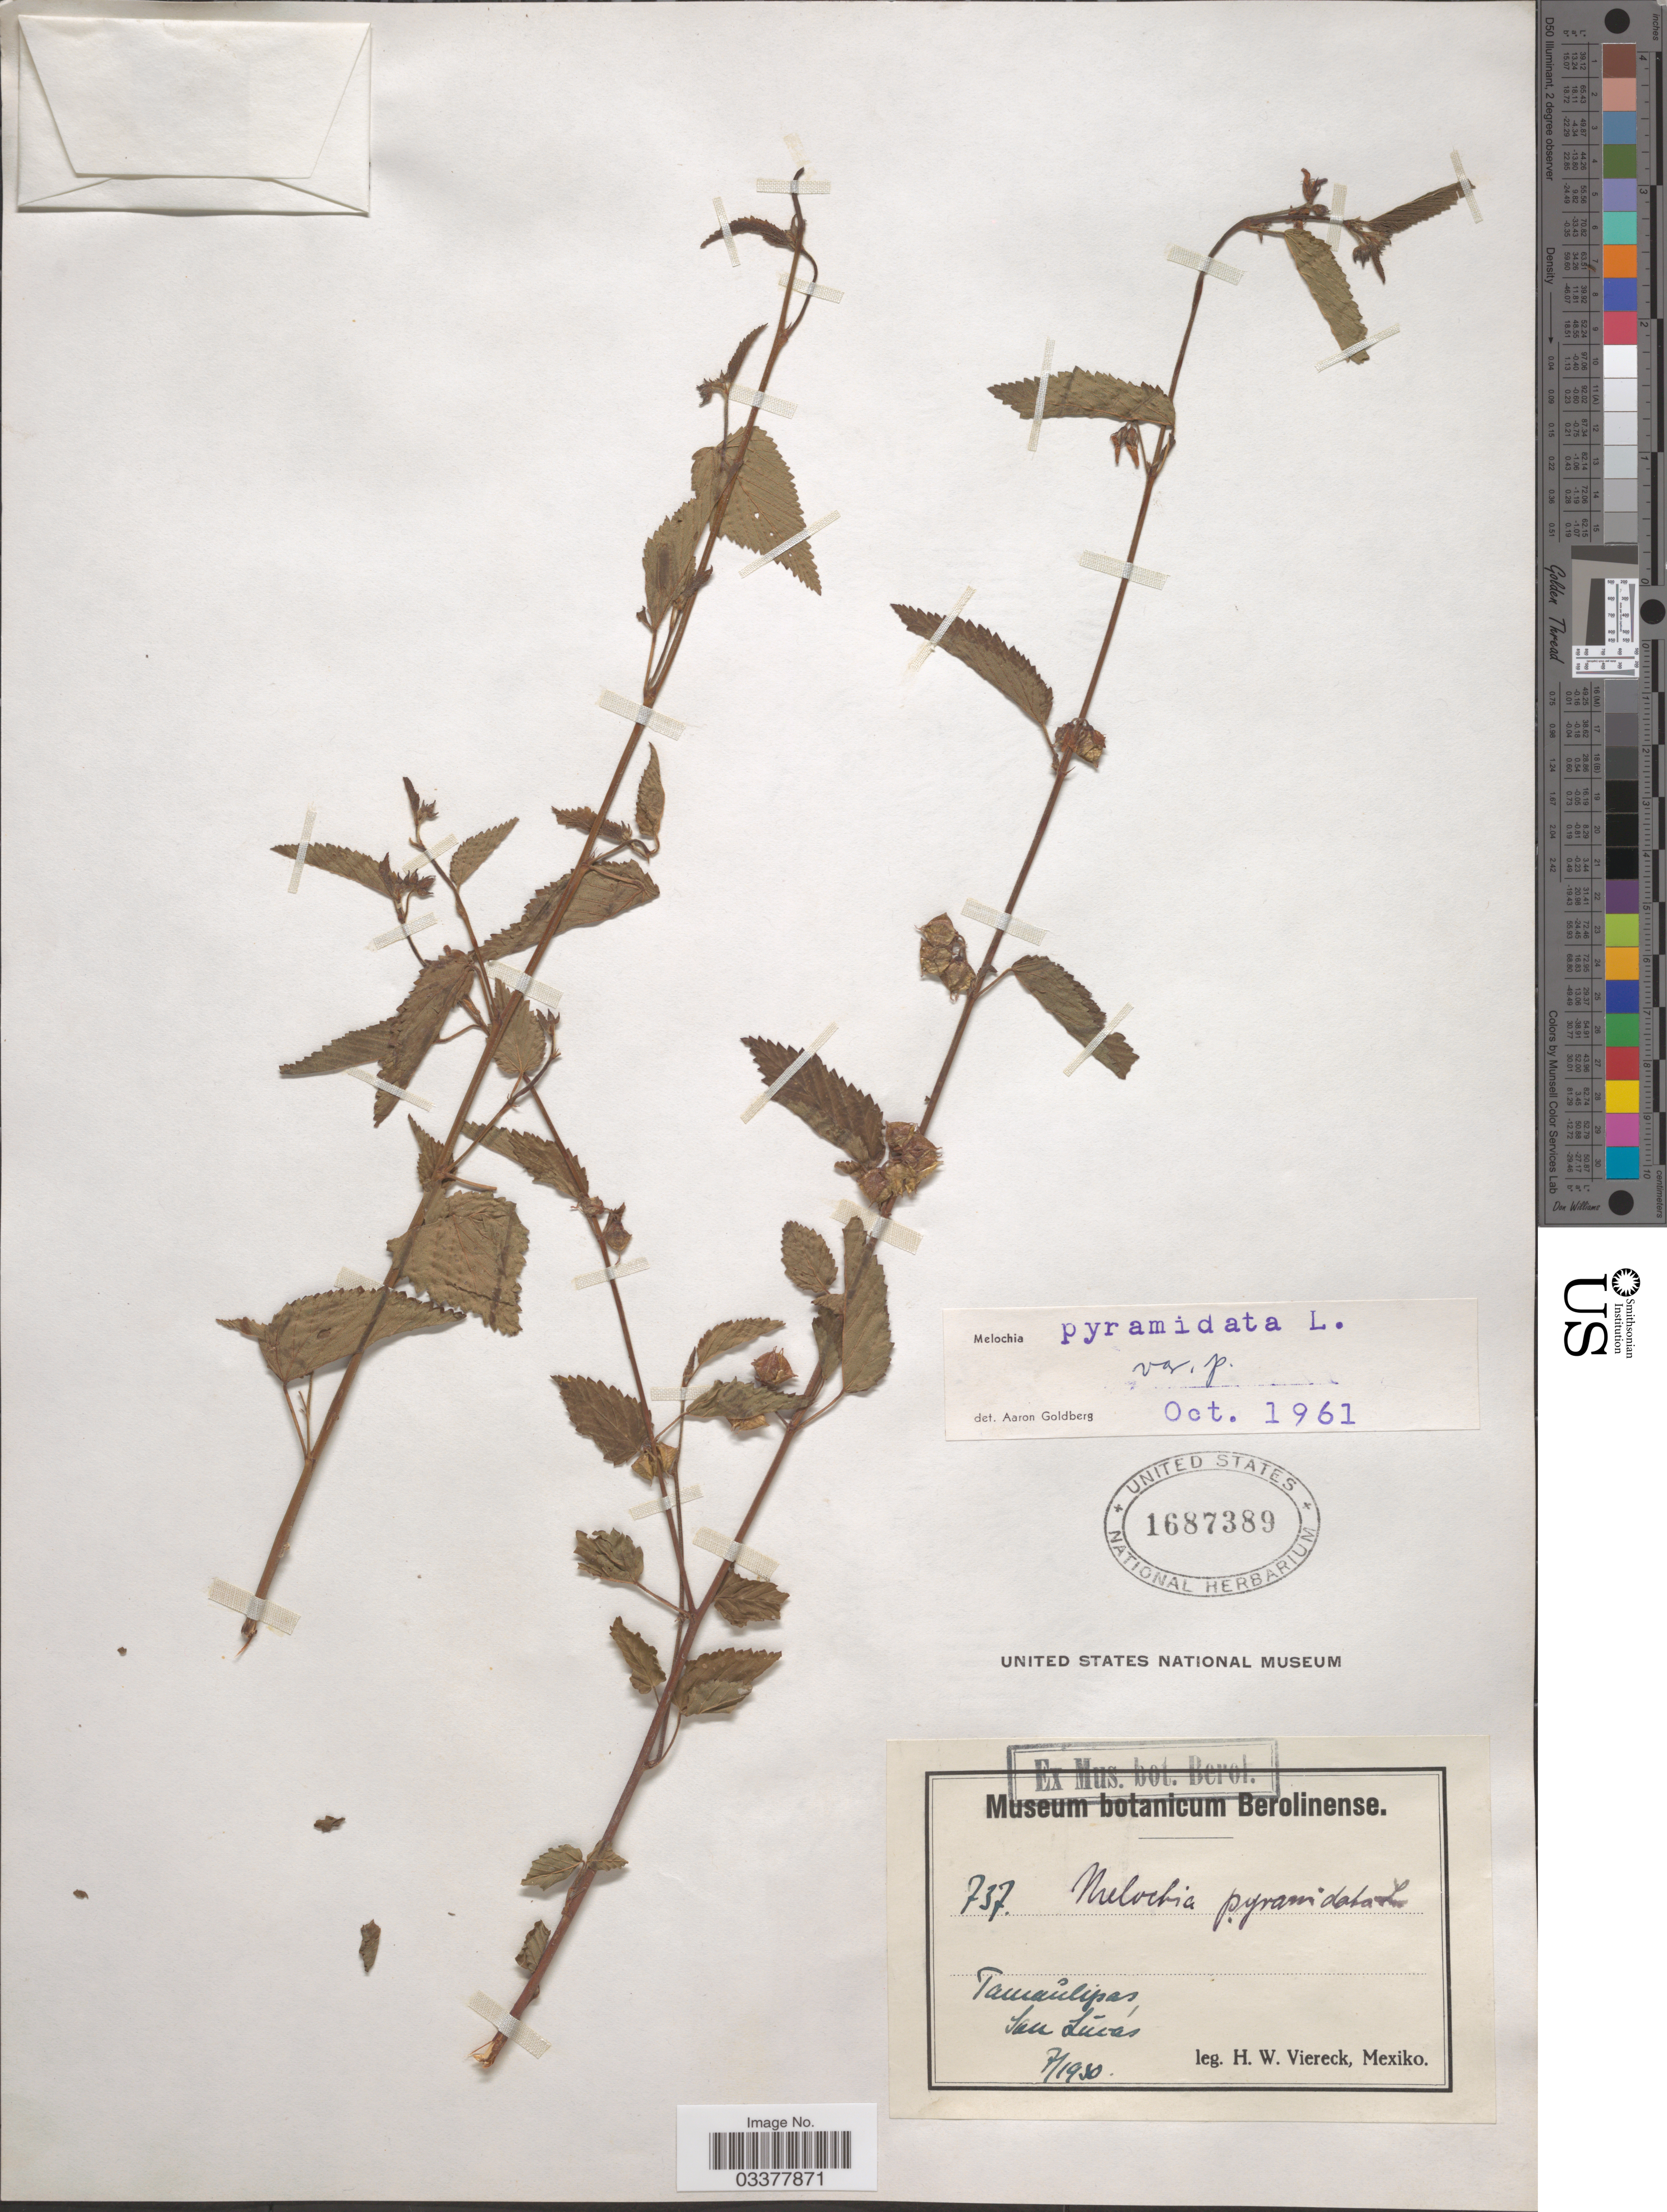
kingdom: Plantae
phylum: Tracheophyta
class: Magnoliopsida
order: Malvales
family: Malvaceae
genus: Melochia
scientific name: Melochia pyramidata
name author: L.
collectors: H. W. Viereck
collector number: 737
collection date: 1930-07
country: Mexico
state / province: Tamaulipas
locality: San Lúcás.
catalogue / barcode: US 1687389